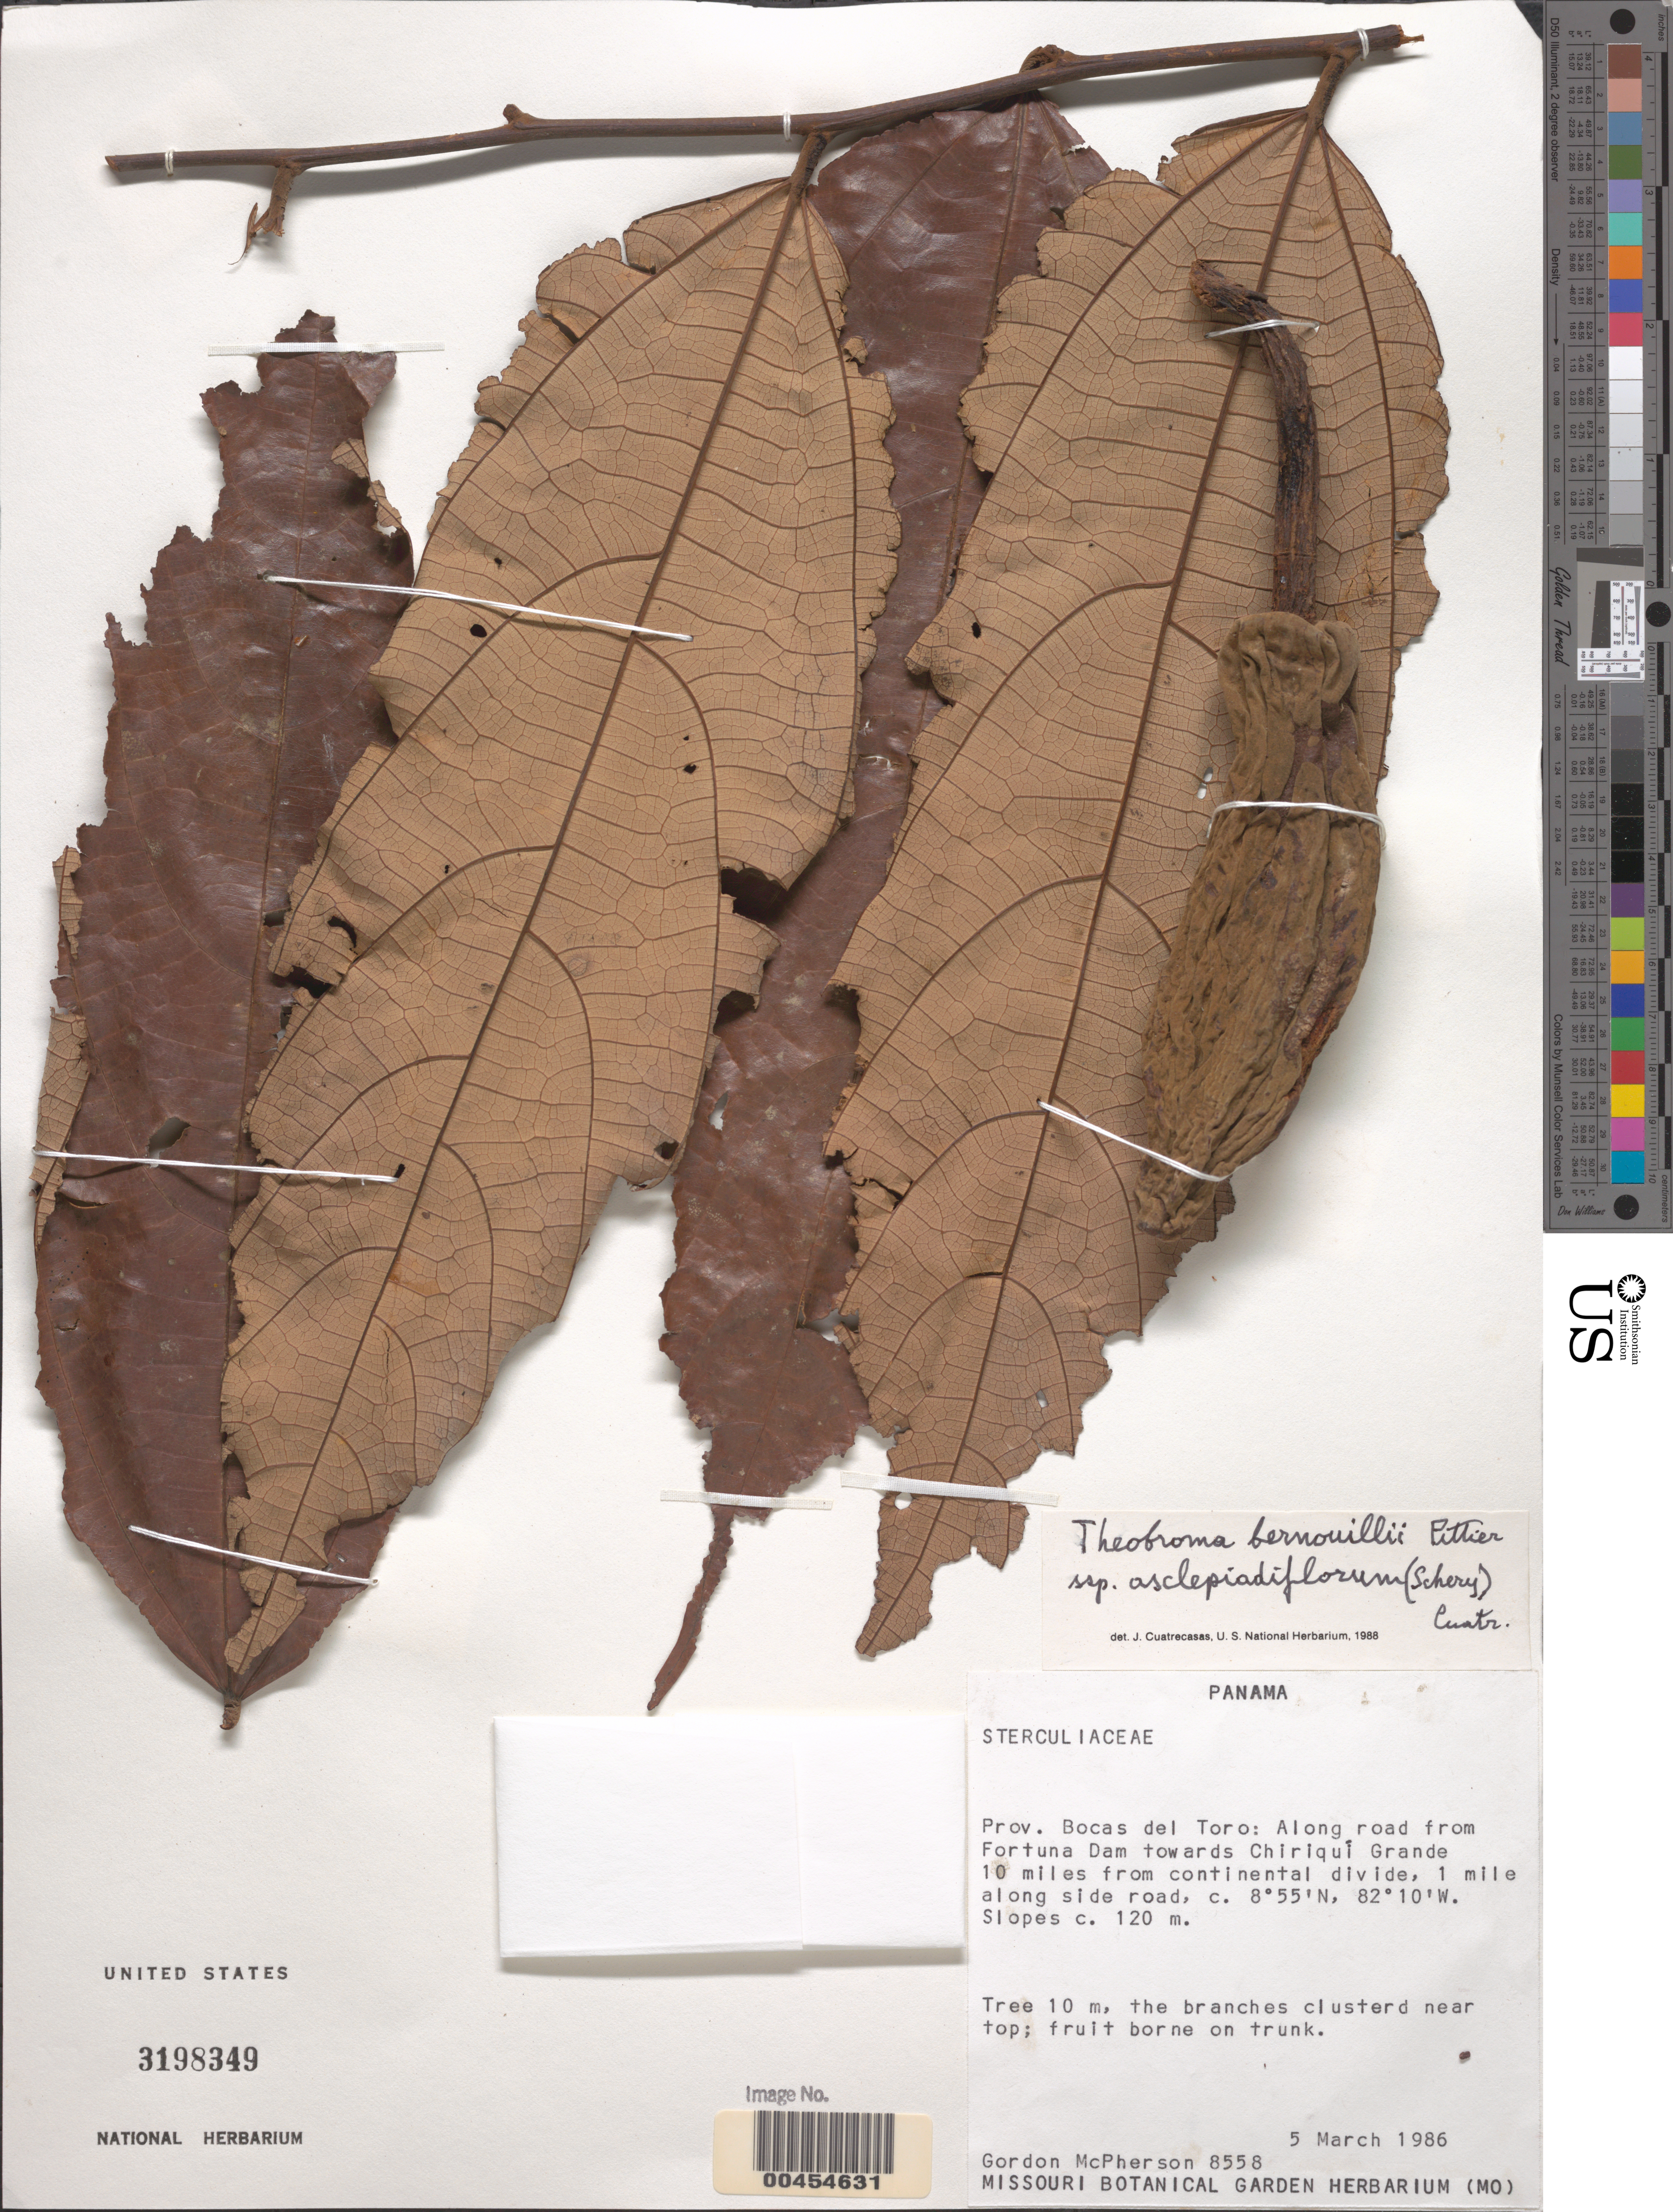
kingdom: Plantae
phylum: Tracheophyta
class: Magnoliopsida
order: Malvales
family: Malvaceae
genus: Theobroma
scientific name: Theobroma glaucum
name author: H. Karst.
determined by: Dorr, L. J., (BOT), Smithsonian Institution - National Museum of Natural History (UNITED STATES)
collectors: G. D. McPherson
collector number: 8558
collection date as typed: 05 Mar 1986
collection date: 1986-03-05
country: Panama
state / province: Bocas del Toro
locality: Along road to Fortuna Dam towards Chiriquí Grande, 10 mi from Continental Divide, 1 mi along side road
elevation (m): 120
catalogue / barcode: US 3198349